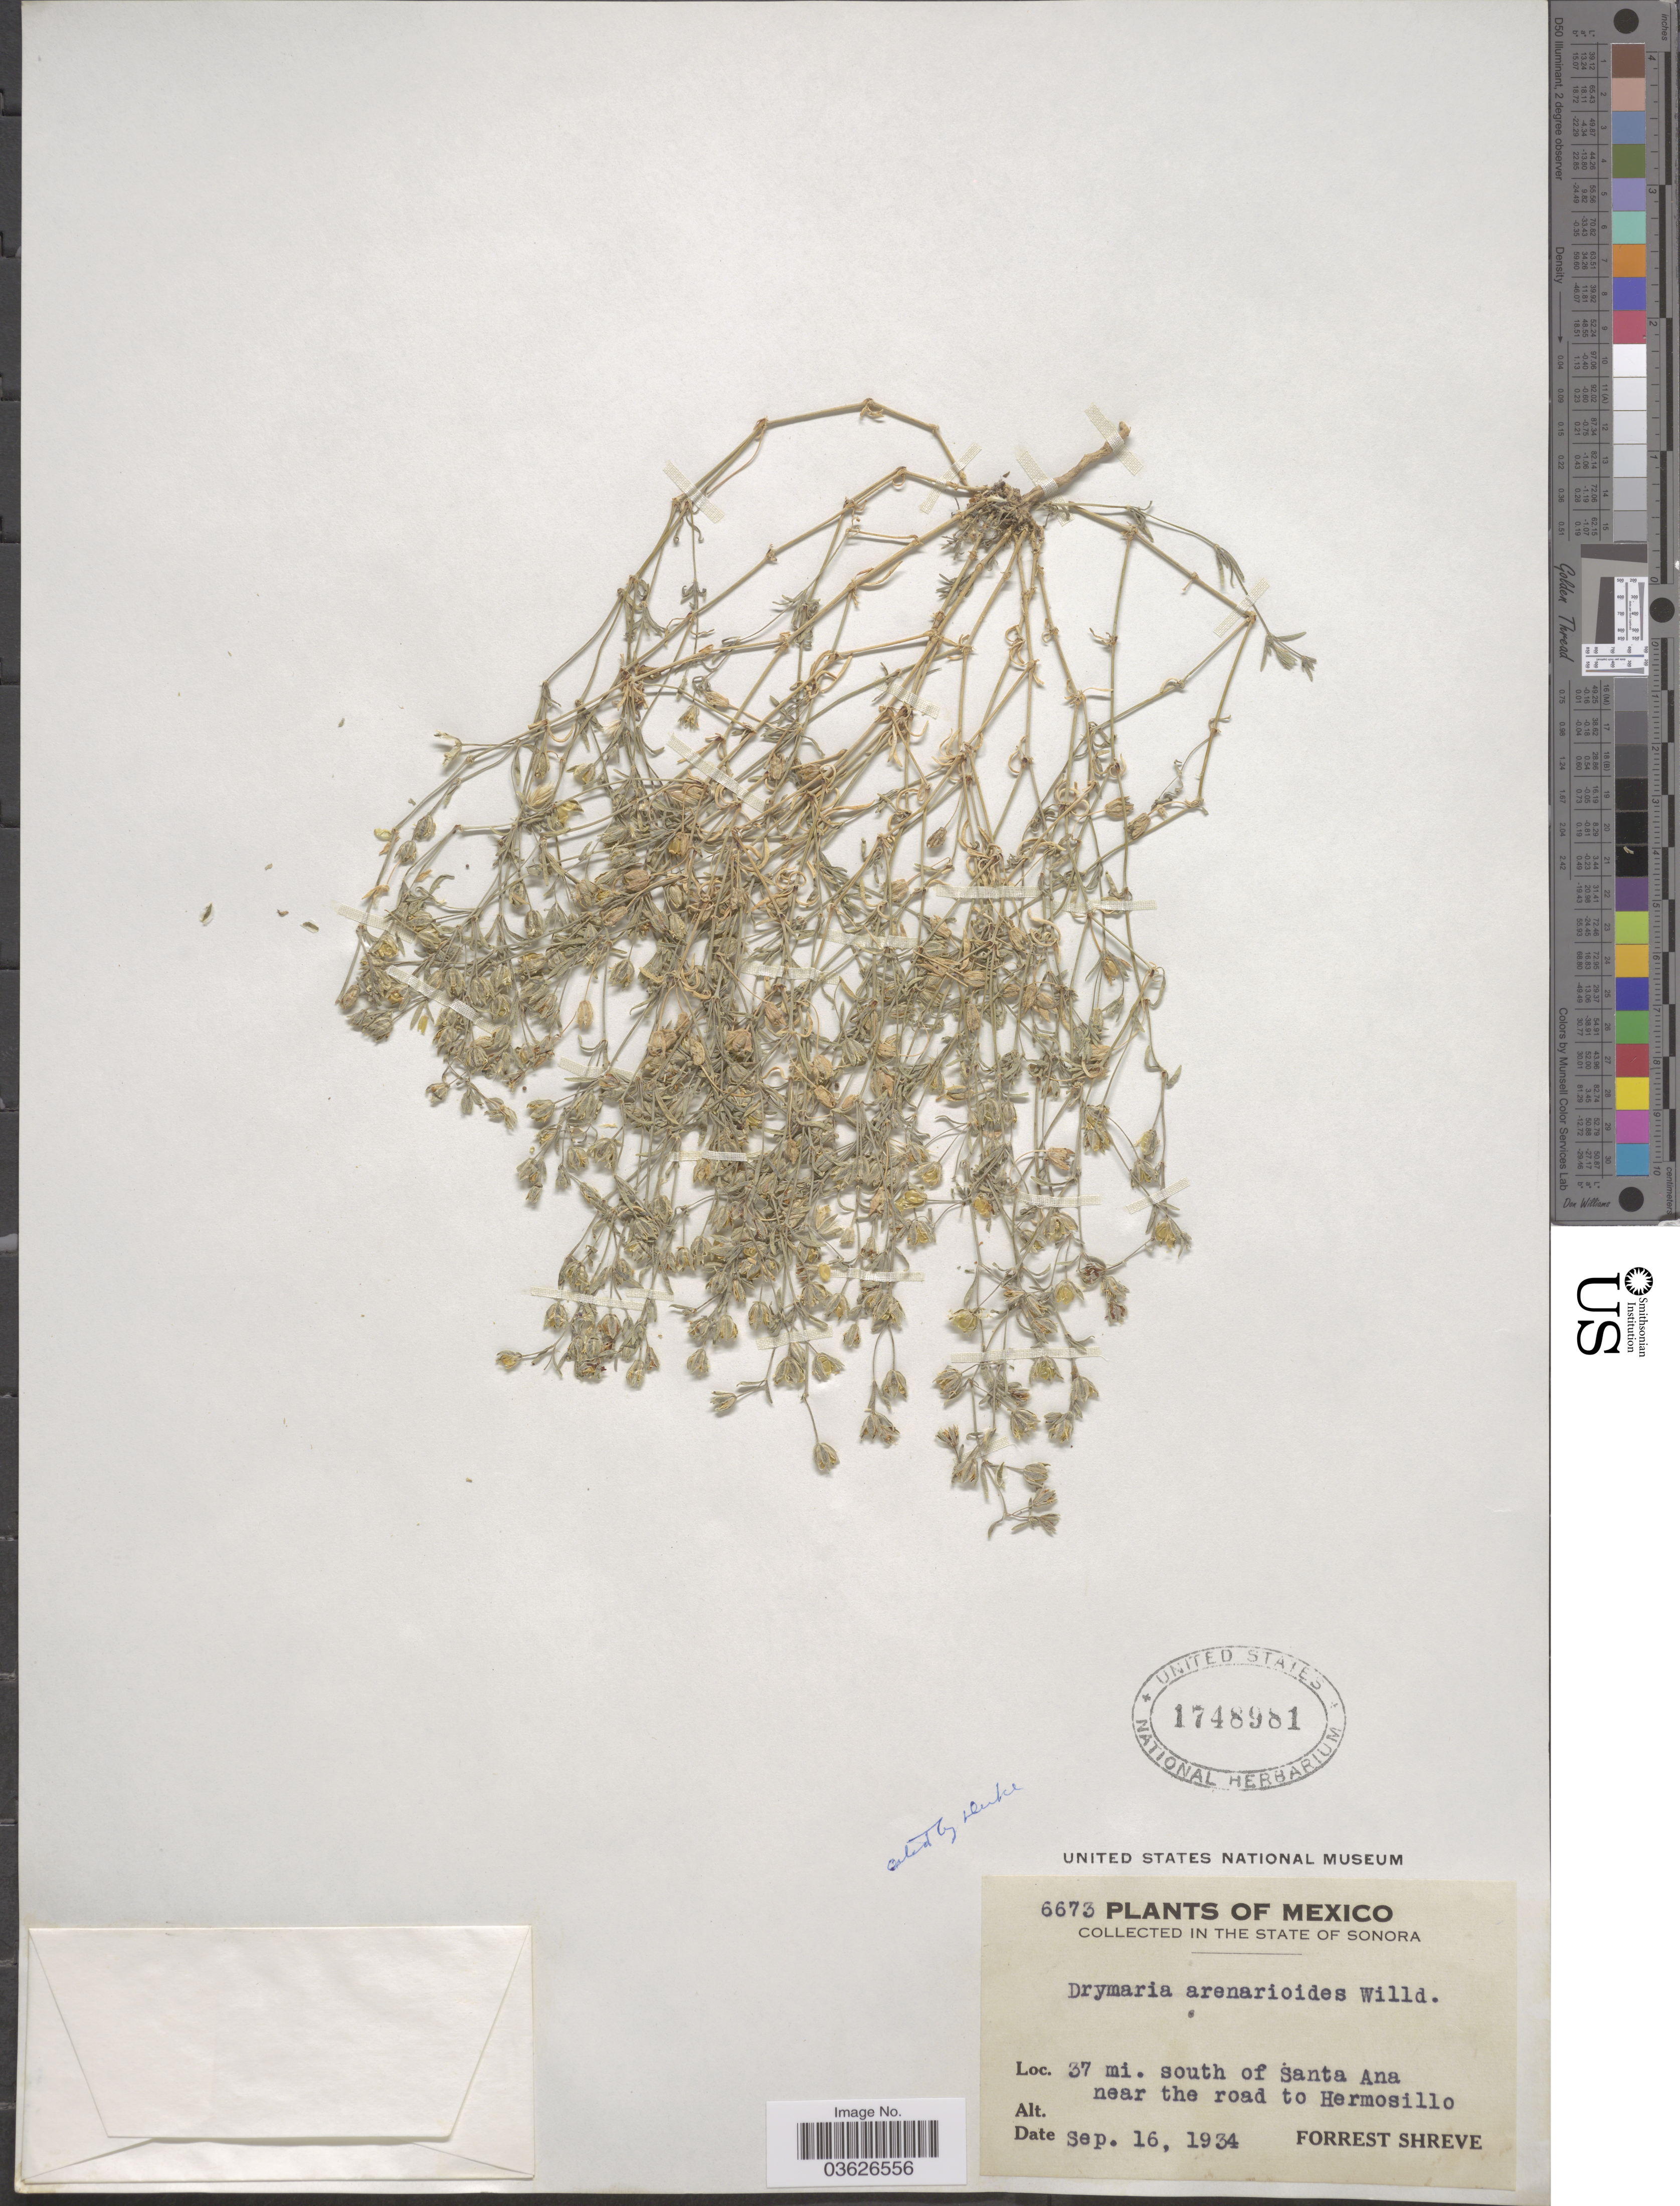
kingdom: Plantae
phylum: Tracheophyta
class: Magnoliopsida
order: Caryophyllales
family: Caryophyllaceae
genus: Drymaria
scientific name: Drymaria arenarioides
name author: Willd. ex Roem. & Schult.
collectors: F. Shreve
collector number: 6673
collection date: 1934-09-16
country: Mexico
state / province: Sonora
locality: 37 mi. south of Santa Ana near the road to Hermosillo.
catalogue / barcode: US 1748981